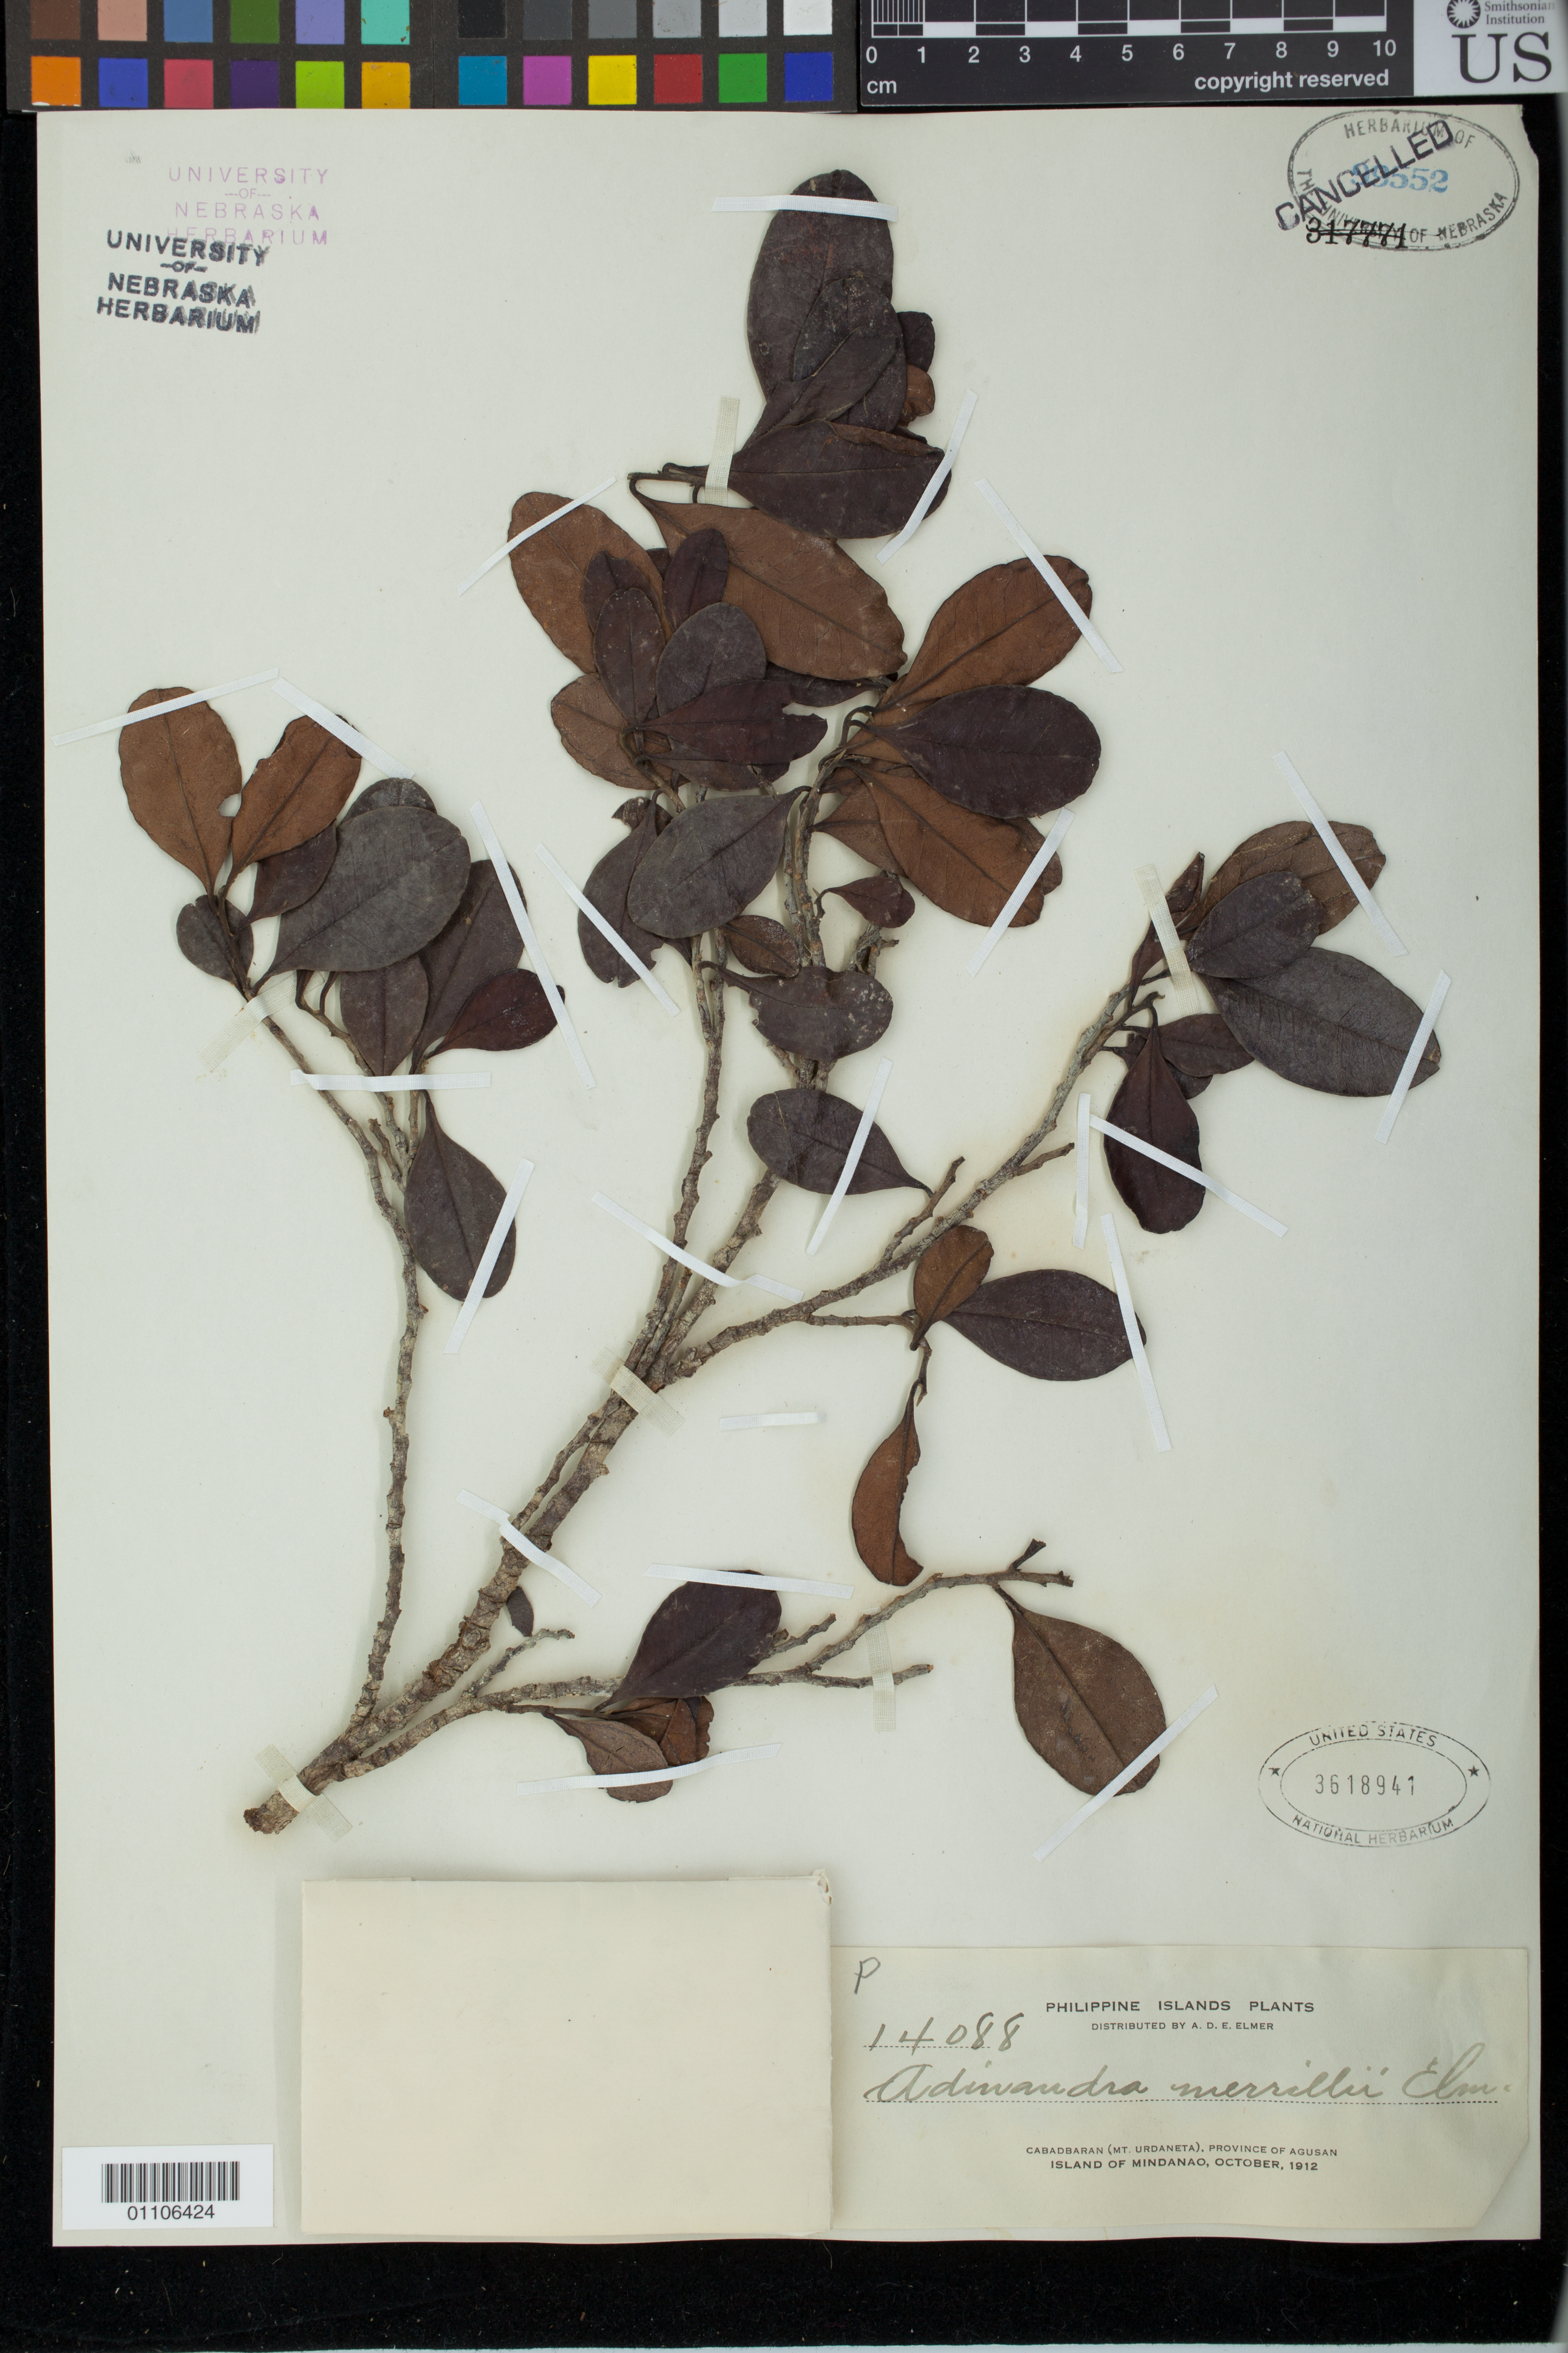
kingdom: Plantae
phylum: Tracheophyta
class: Magnoliopsida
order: Ericales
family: Pentaphylacaceae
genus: Adinandra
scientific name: Adinandra merrillii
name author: Elmer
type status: Isotype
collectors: A. D. E. Elmer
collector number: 14088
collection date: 1912-10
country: Philippines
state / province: Caraga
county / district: Agusan del Norte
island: Mindanao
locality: Cabadbaran (Mt. Urdaneta), Province of Agusan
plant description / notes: Specimen ex University of Nebraska Herbarium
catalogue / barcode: US 3618941